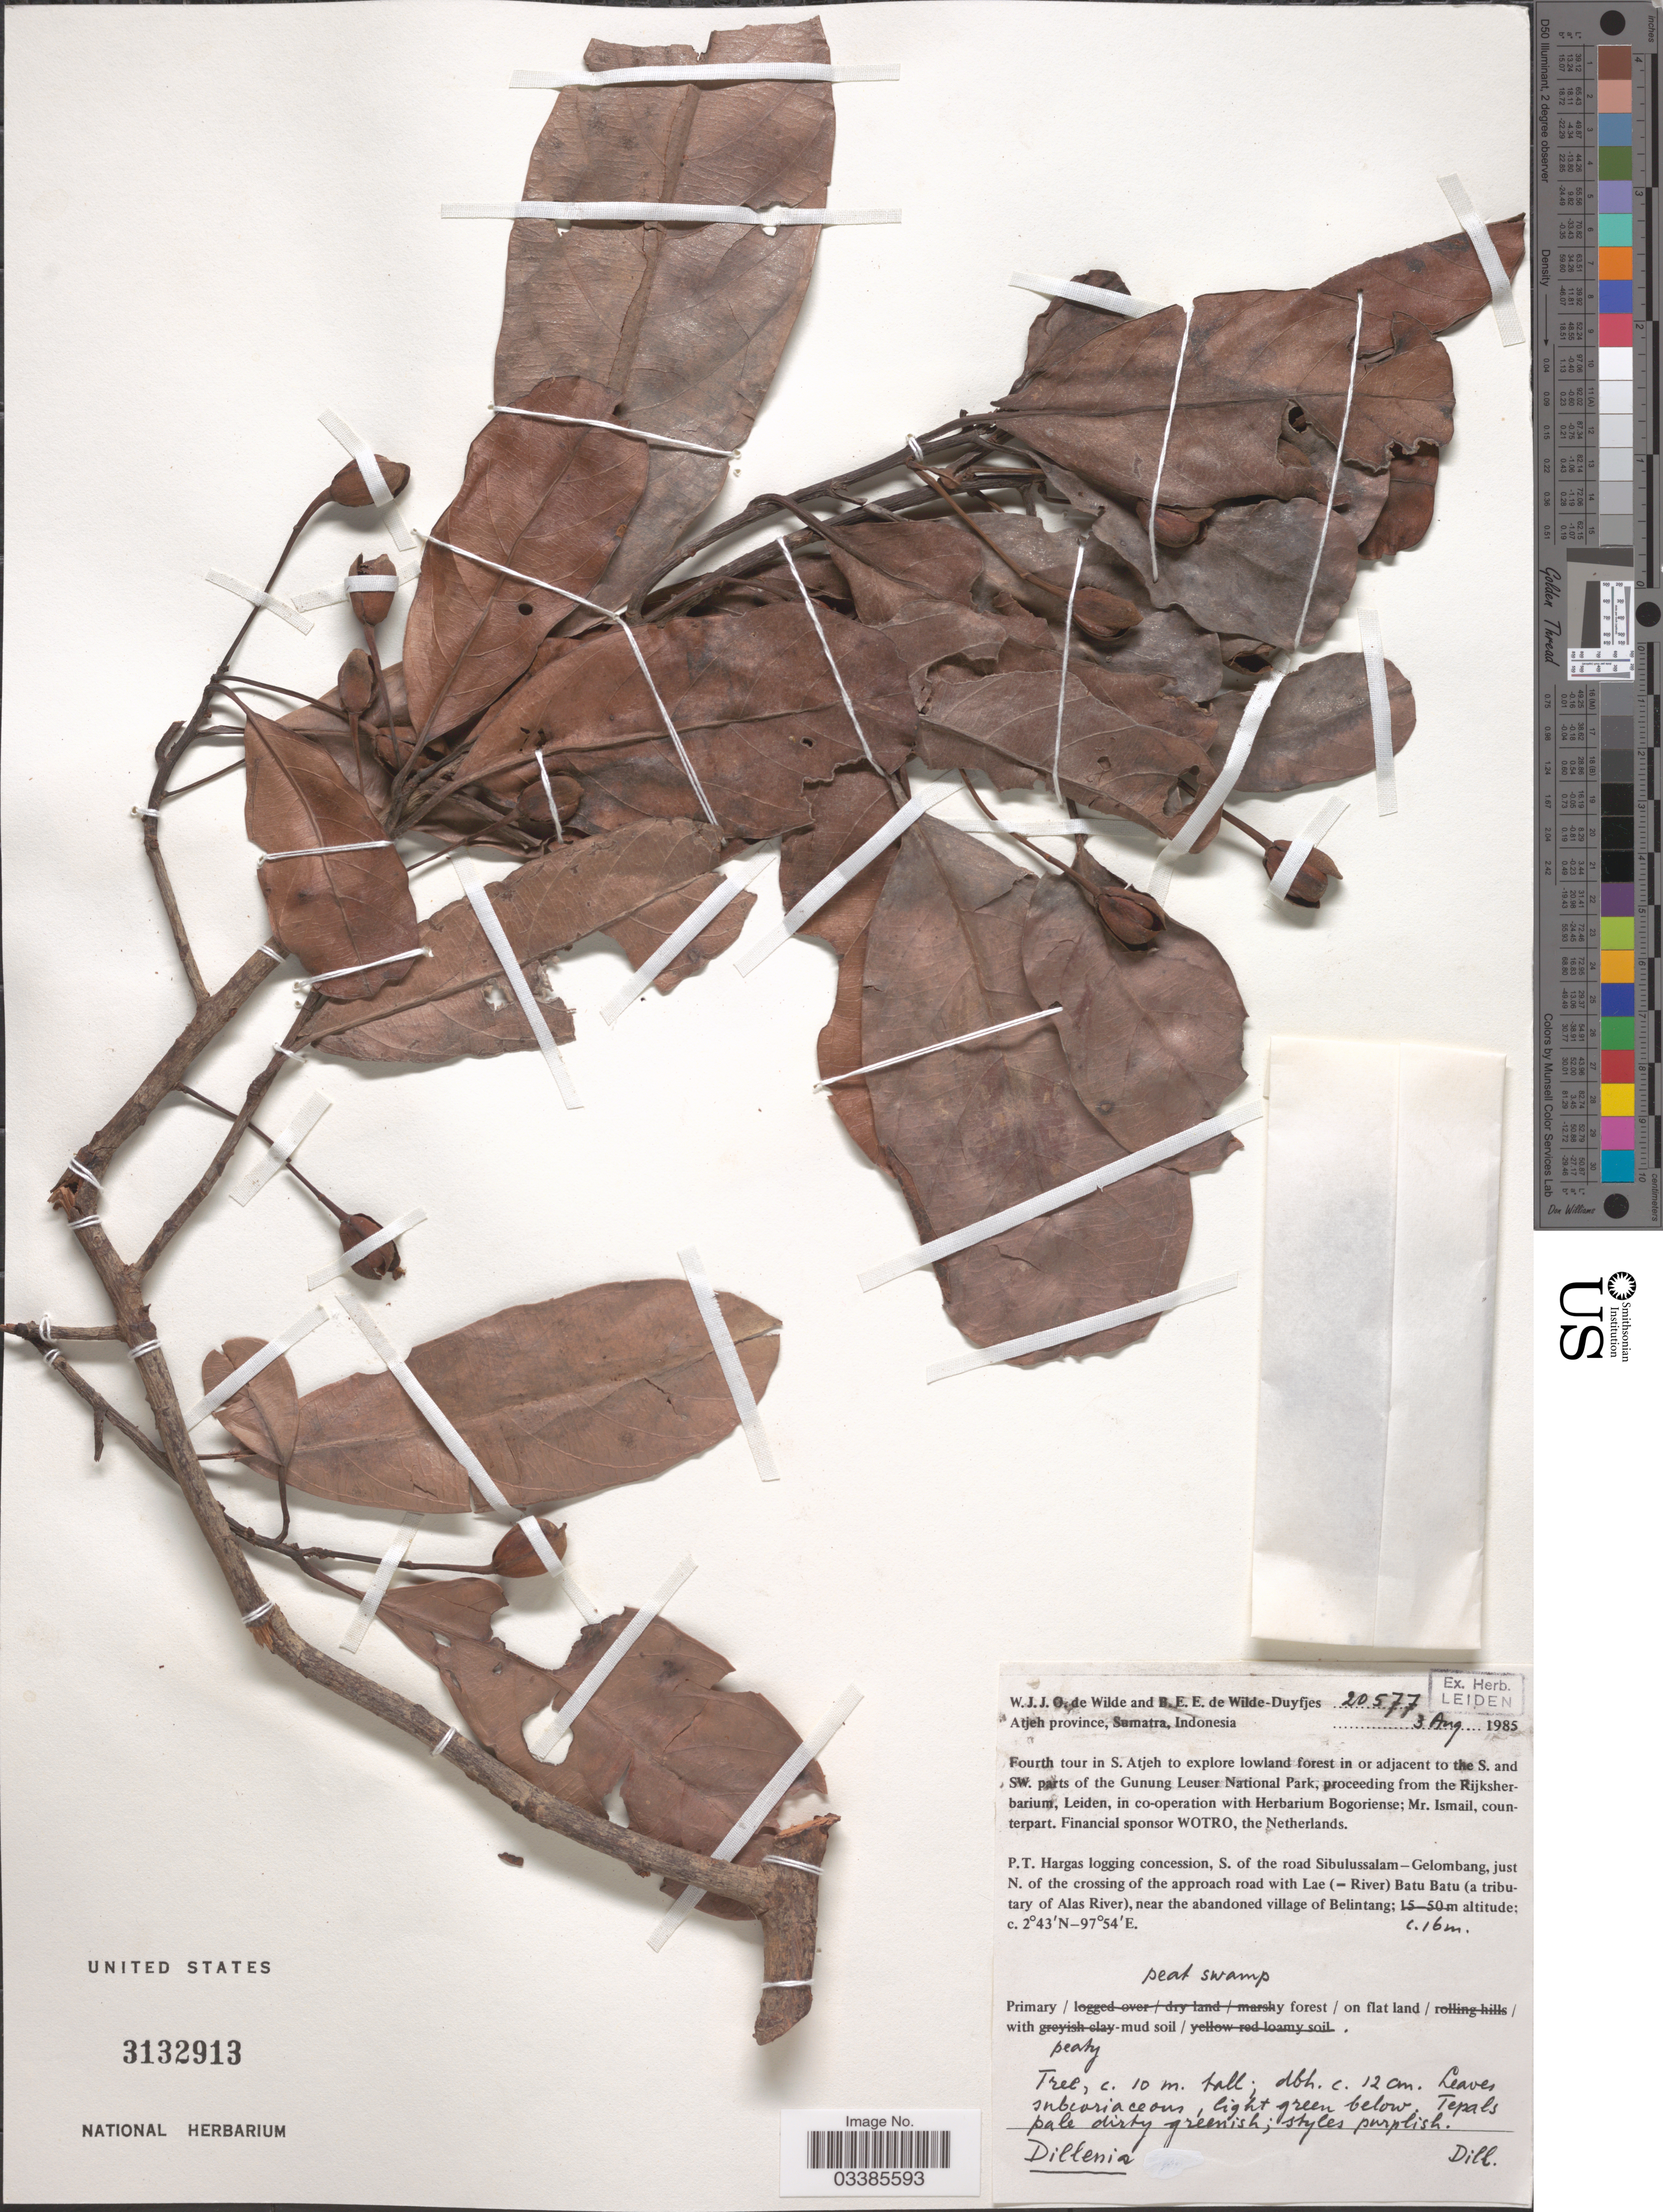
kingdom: Plantae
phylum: Tracheophyta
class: Magnoliopsida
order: Dilleniales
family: Dilleniaceae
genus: Dillenia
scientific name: Dillenia sp.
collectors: W. J. de Wilde & B. E. de Wilde-Duyfjes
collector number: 20577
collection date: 1985-08-03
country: Indonesia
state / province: Sumatra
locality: Atjeh Province. S. Atjeh. P. T. Hargas logging concession, S. of the road Sibulussalam-Gelombang, just N. of the crossing of the approach road with Lae (-River) Batu Batu (a tributary of Alas River), near the abandoned village of Belintang.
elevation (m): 16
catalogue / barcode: US 3132913